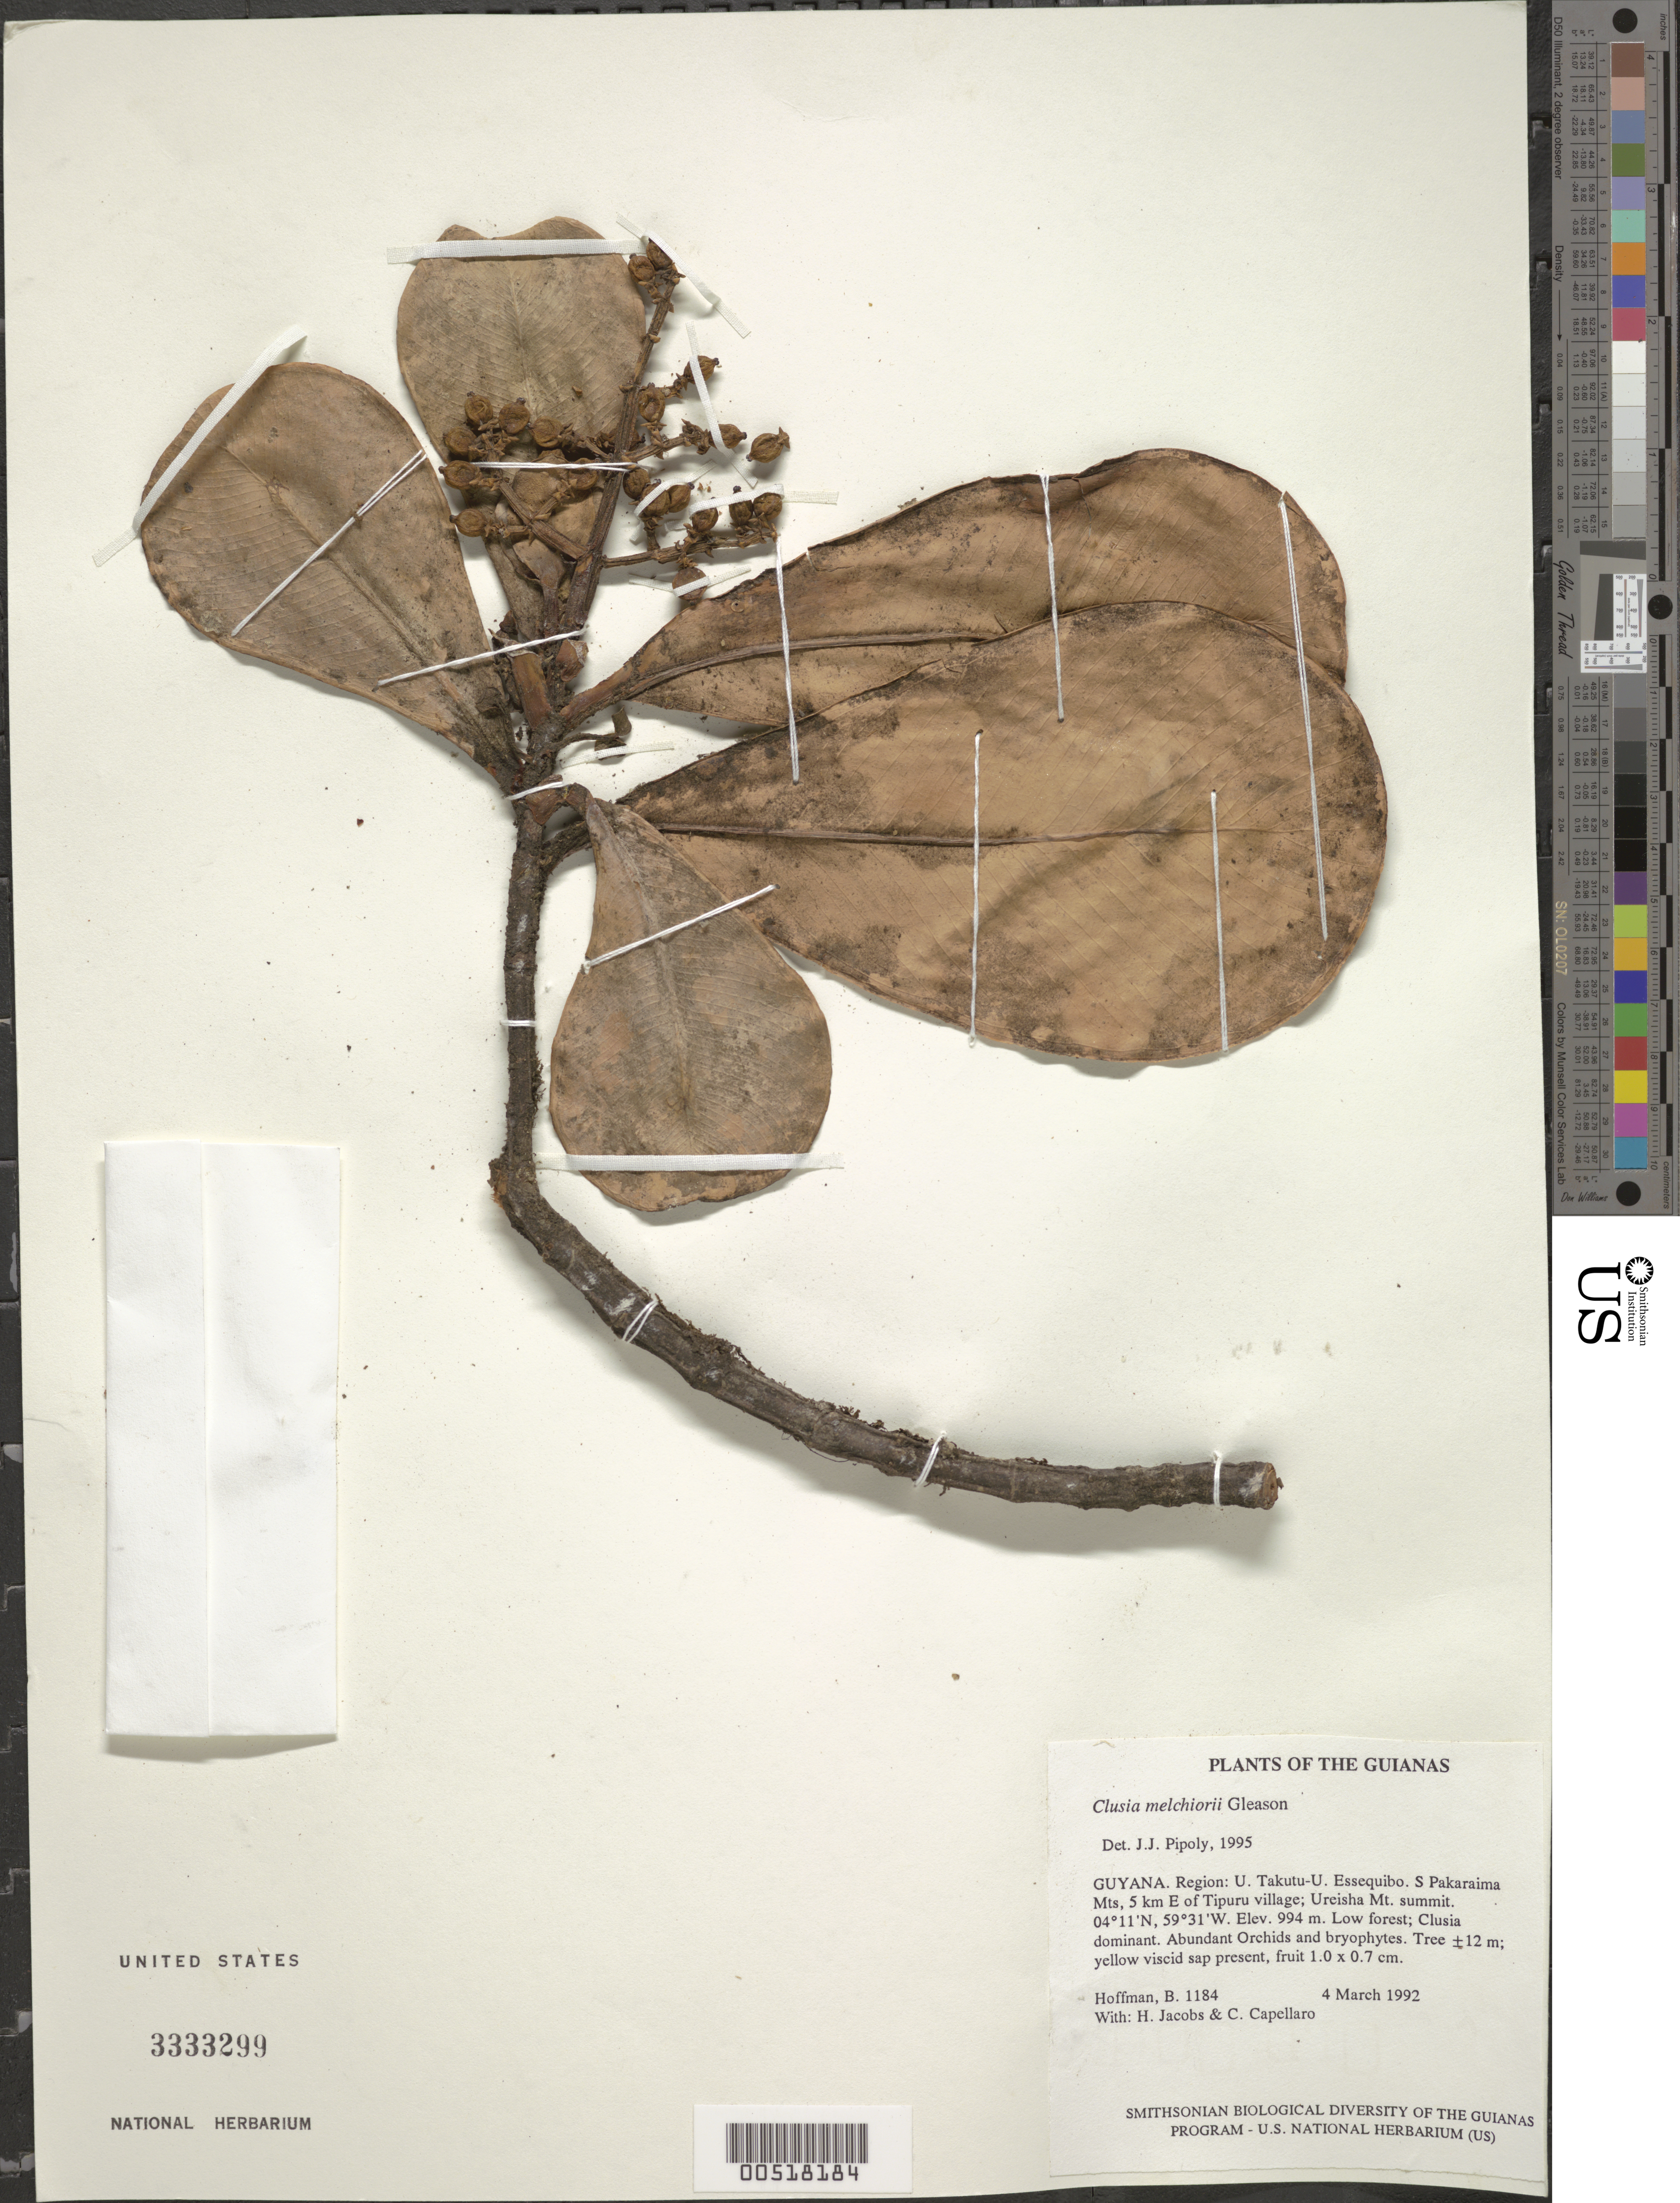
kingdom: Plantae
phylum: Tracheophyta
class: Magnoliopsida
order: Malpighiales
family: Clusiaceae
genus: Clusia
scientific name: Clusia melchiori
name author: Gleason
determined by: Pipoly, J. J., III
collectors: B. Hoffman, H. Jacobs & C. Capellaro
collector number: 1184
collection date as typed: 4 March 1992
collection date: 1992-03-04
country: Guyana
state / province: U. Takutu-U. Essequibo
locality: S Pakaraima Mts, 5 km E of Tipuru village; Ureisha Mt. summit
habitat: Low forest; Clusia dominant. Abundant Orchids and bryophytes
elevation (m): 994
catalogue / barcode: US 3333299